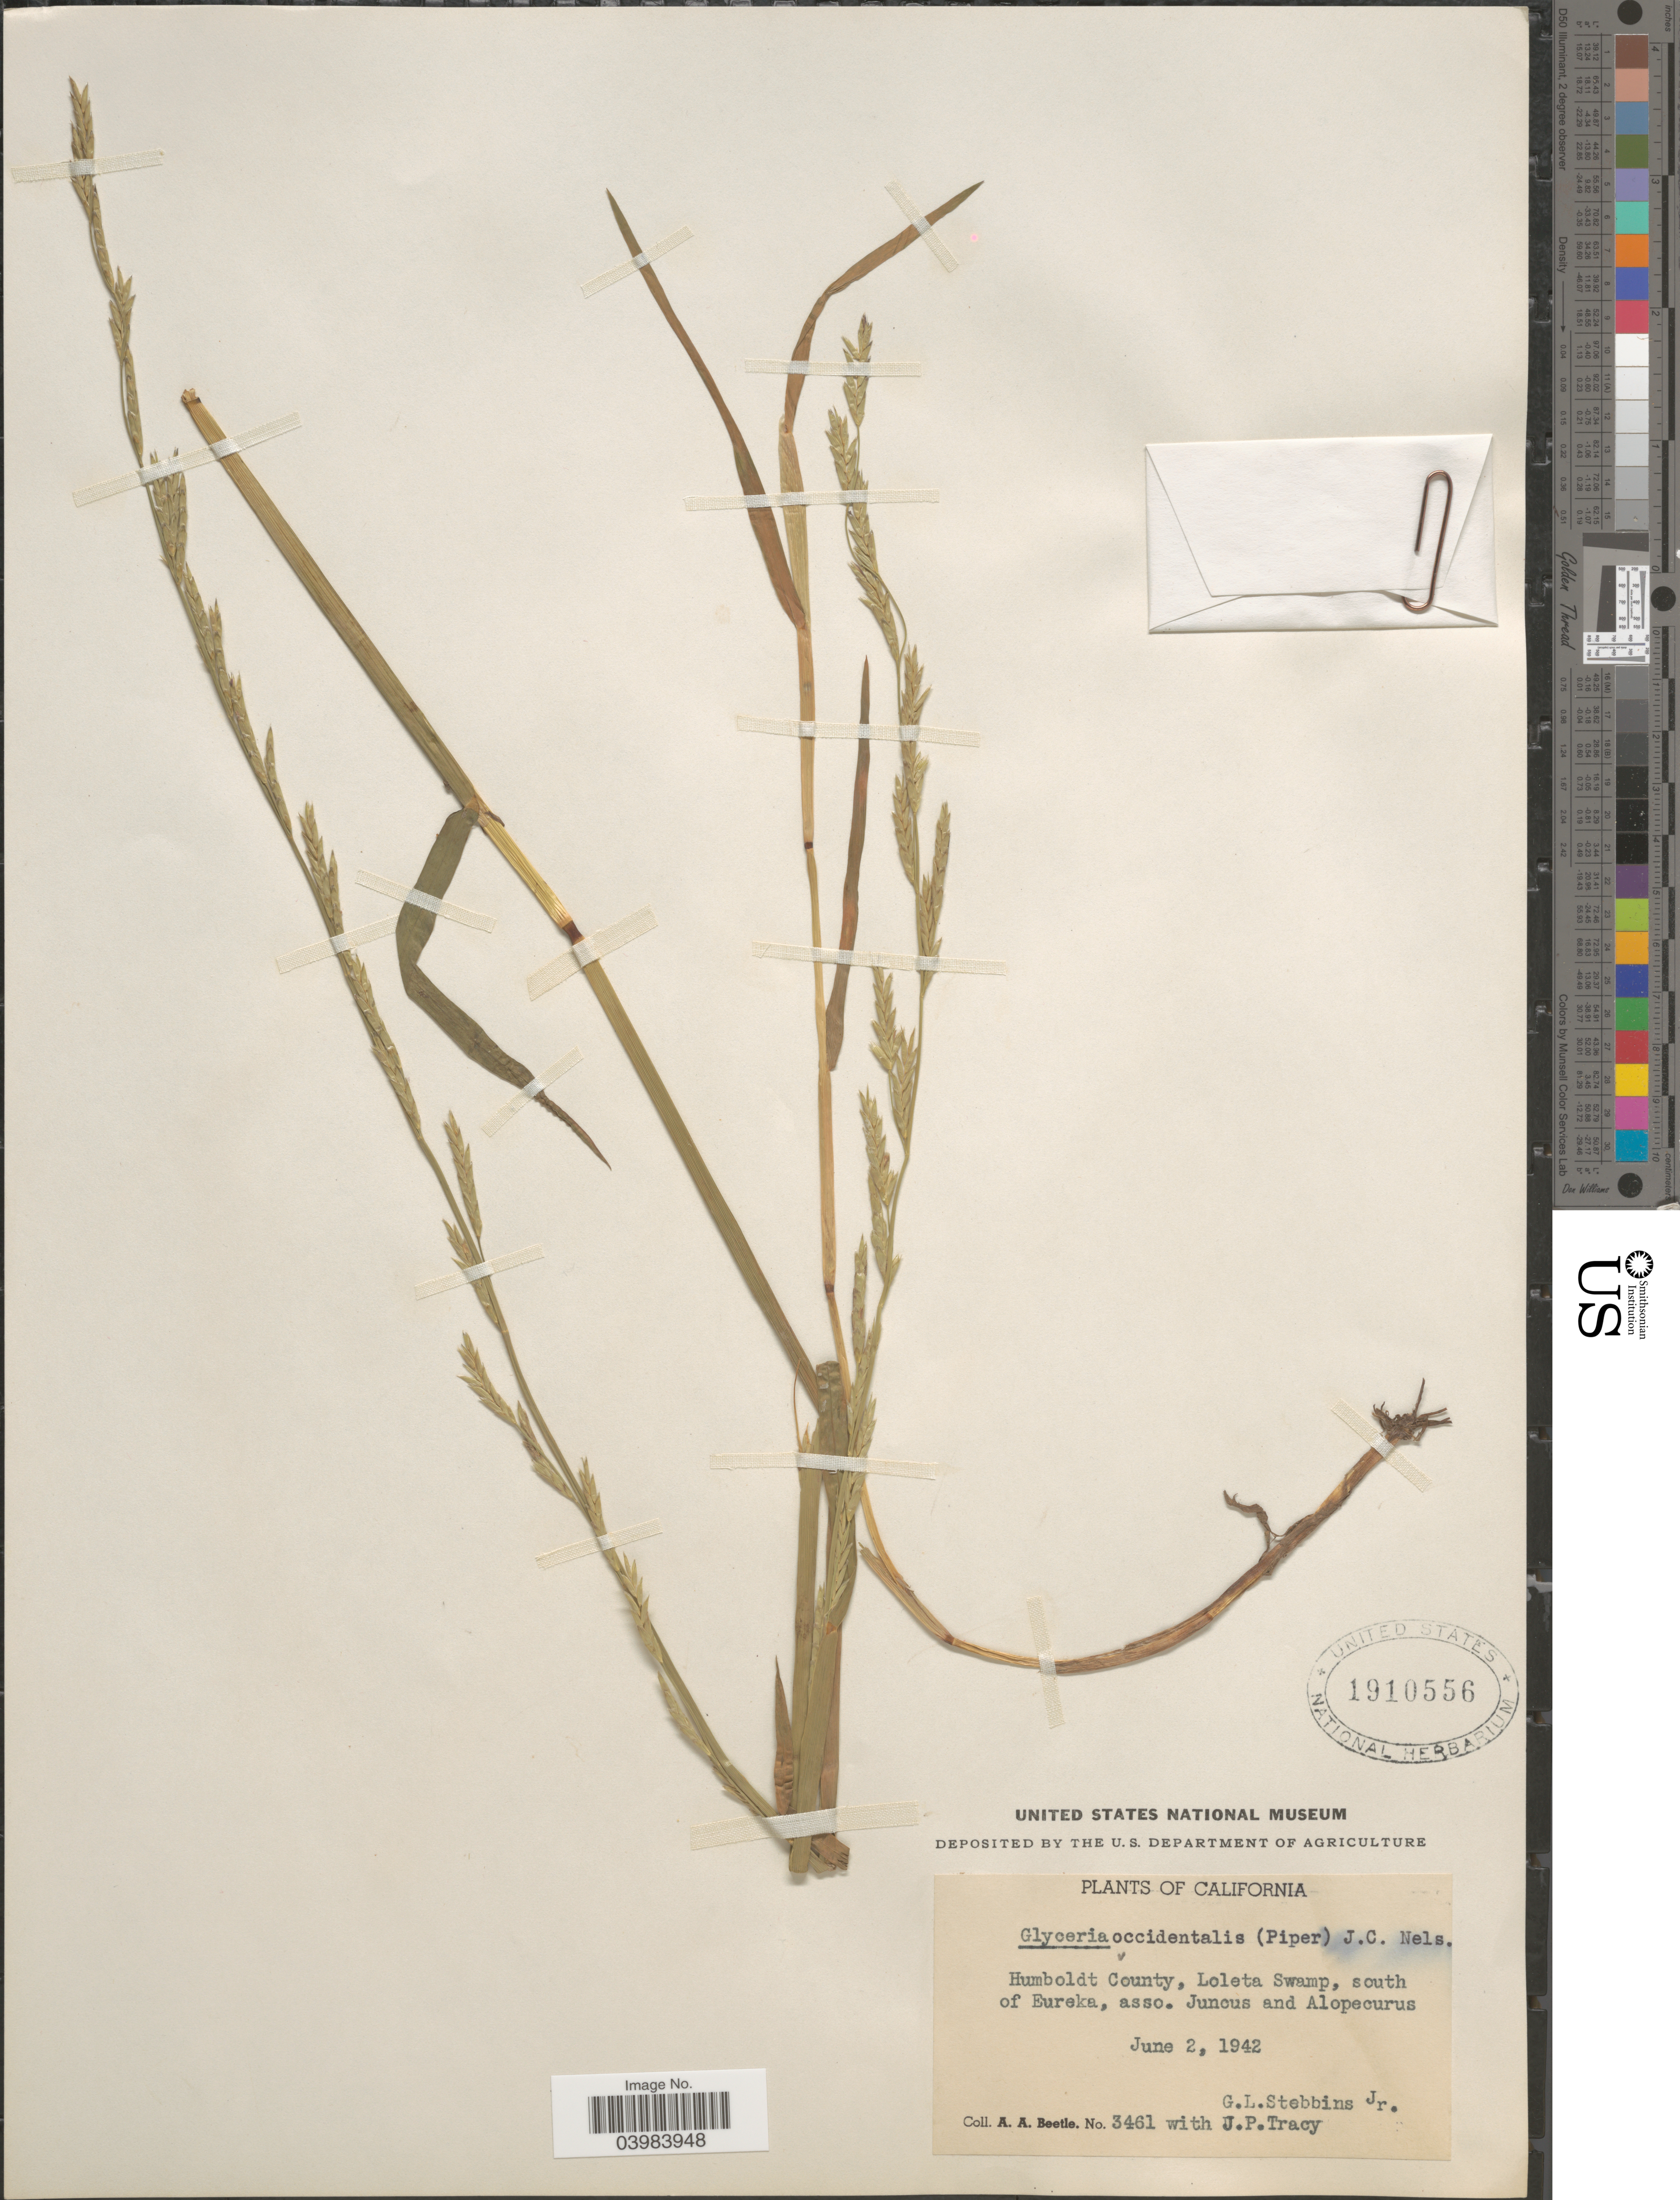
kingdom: Plantae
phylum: Tracheophyta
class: Liliopsida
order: Poales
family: Poaceae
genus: Glyceria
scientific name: Glyceria occidentalis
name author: (Piper) J.C. Nelson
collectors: A. A. Beetle, J. Tracy & G. L. Stebbins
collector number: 3461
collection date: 1942-06-02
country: United States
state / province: California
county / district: Humboldt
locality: Humboldt County, Loleta Swamp, south of Eureka.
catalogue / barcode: US 1910556